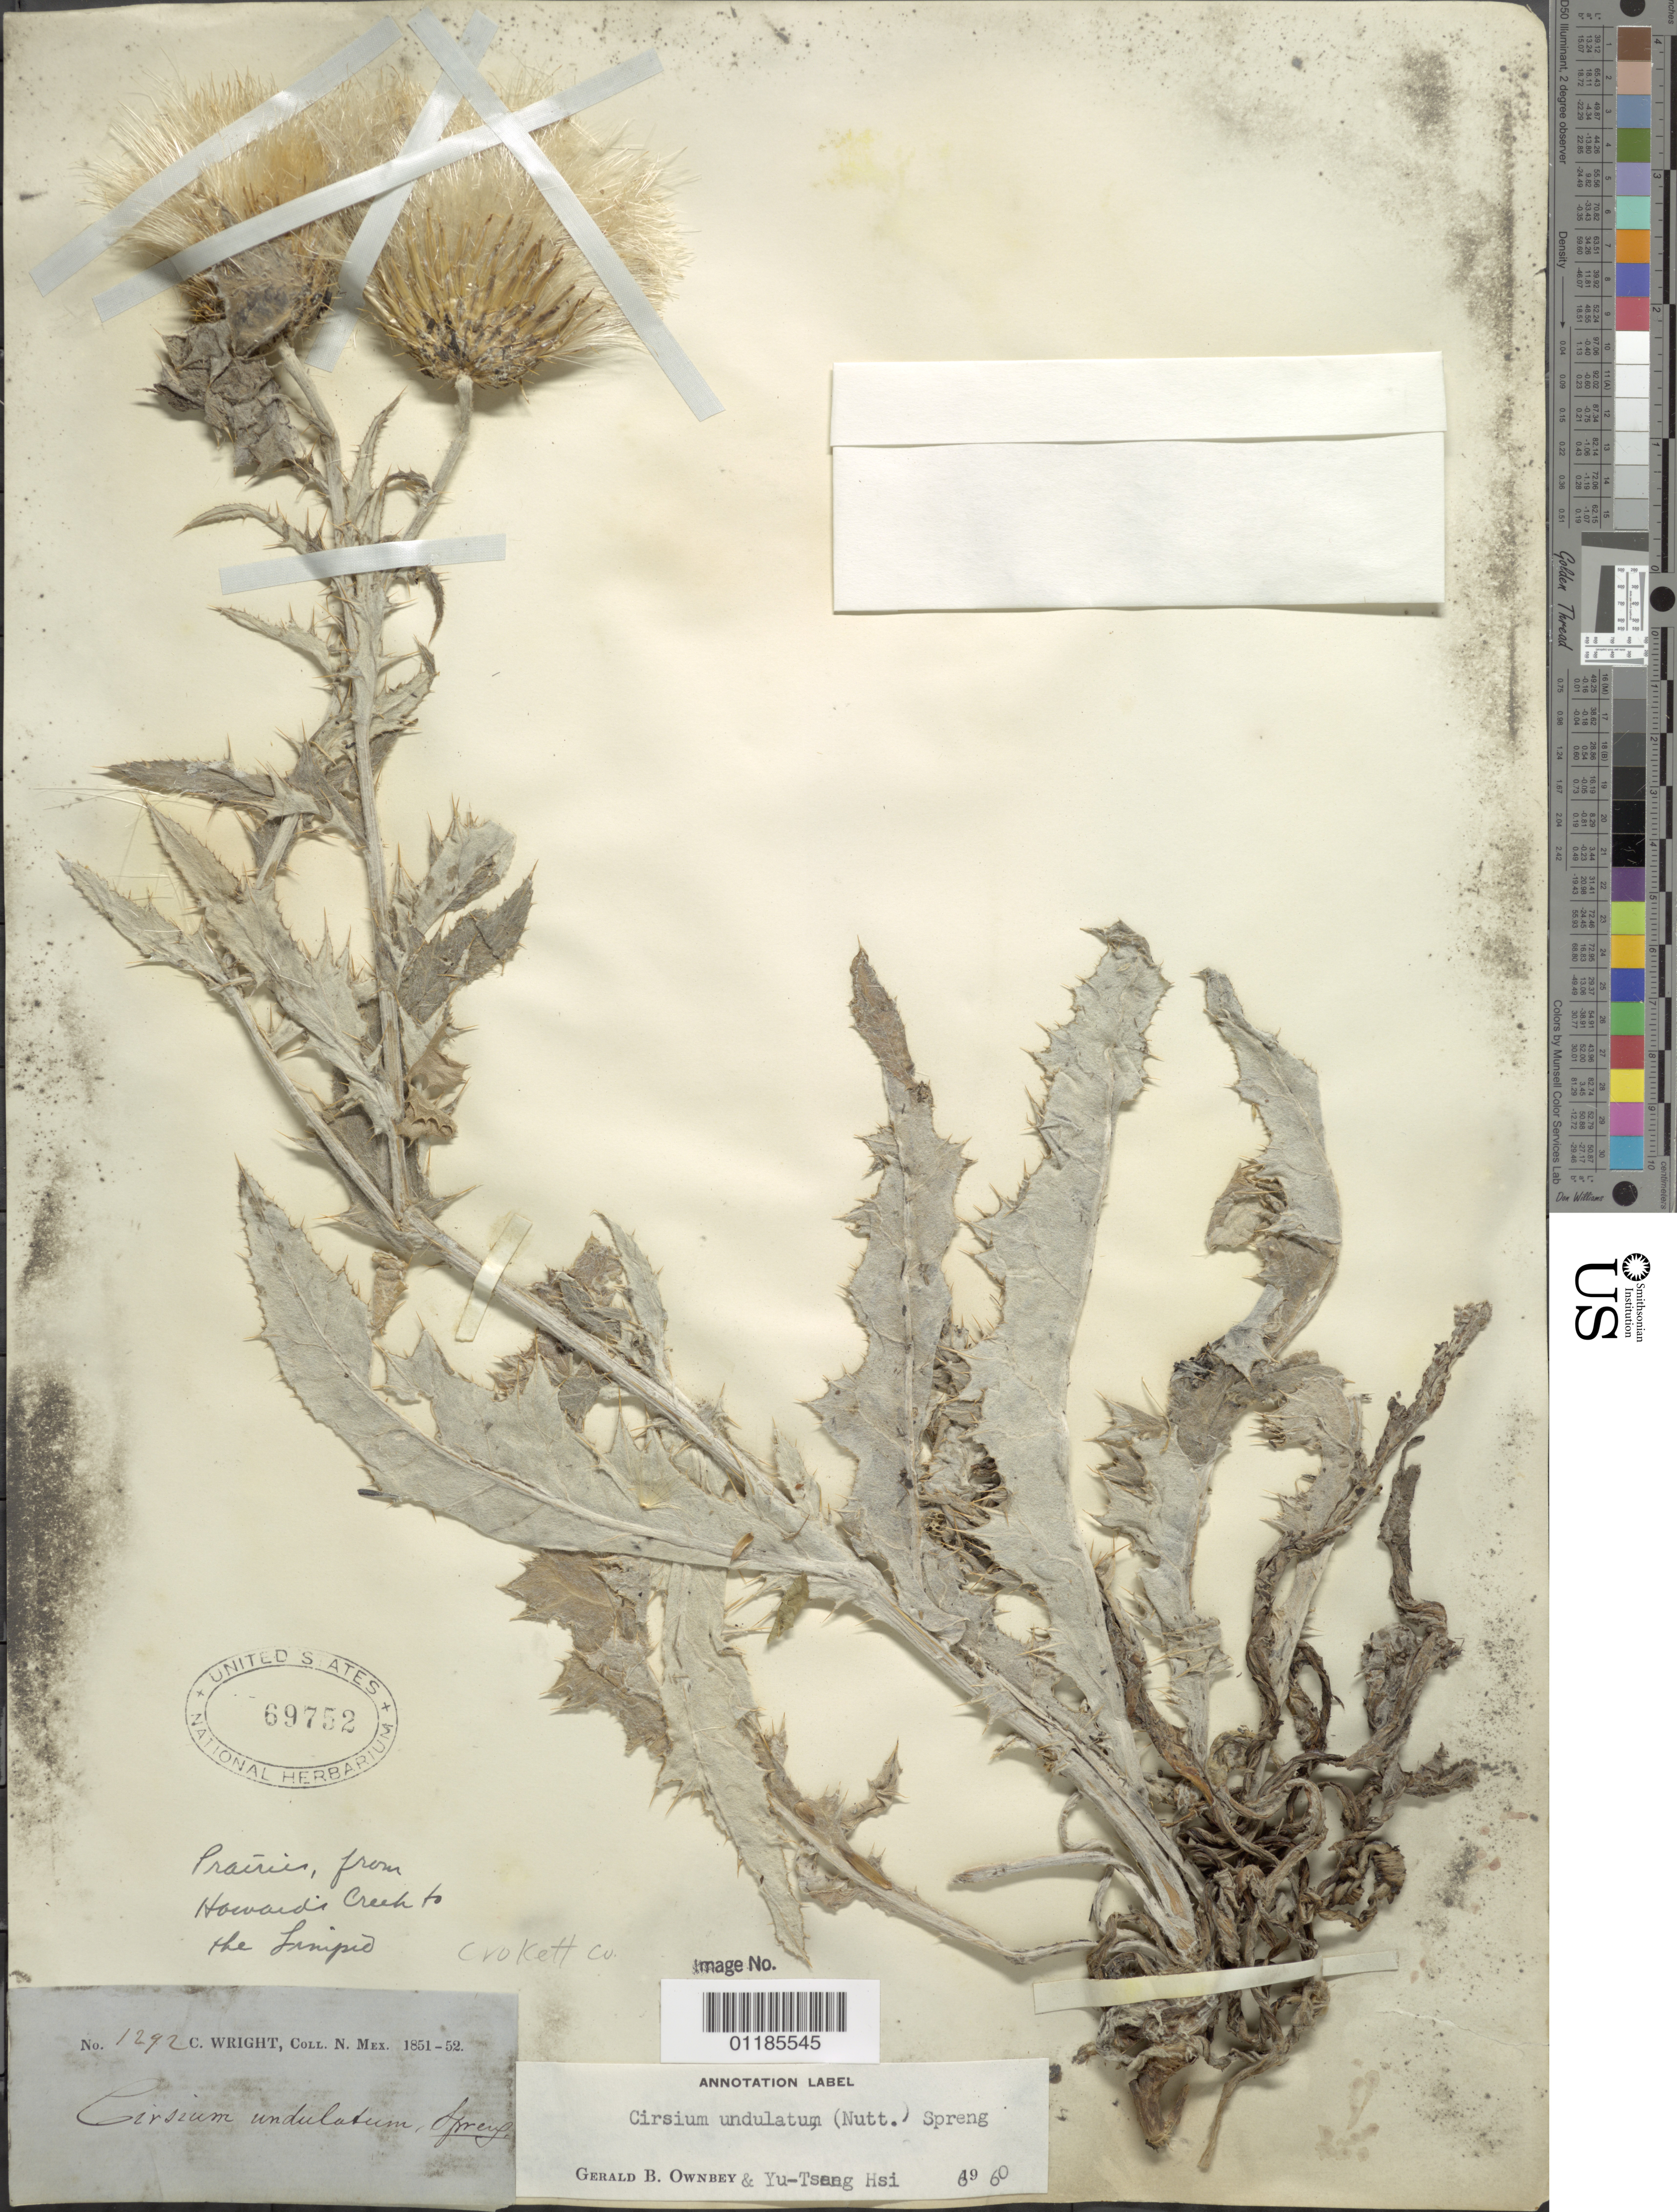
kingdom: Plantae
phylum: Tracheophyta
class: Magnoliopsida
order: Asterales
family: Asteraceae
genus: Cirsium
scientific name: Cirsium undulatum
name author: (Nutt.) Spreng.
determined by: Ownbey, G. B.; Hsi, Y.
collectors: C. Wright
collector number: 1292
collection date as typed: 1851 to -- --- 1852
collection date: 1851/1852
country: United States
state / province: New Mexico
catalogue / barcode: US 69752